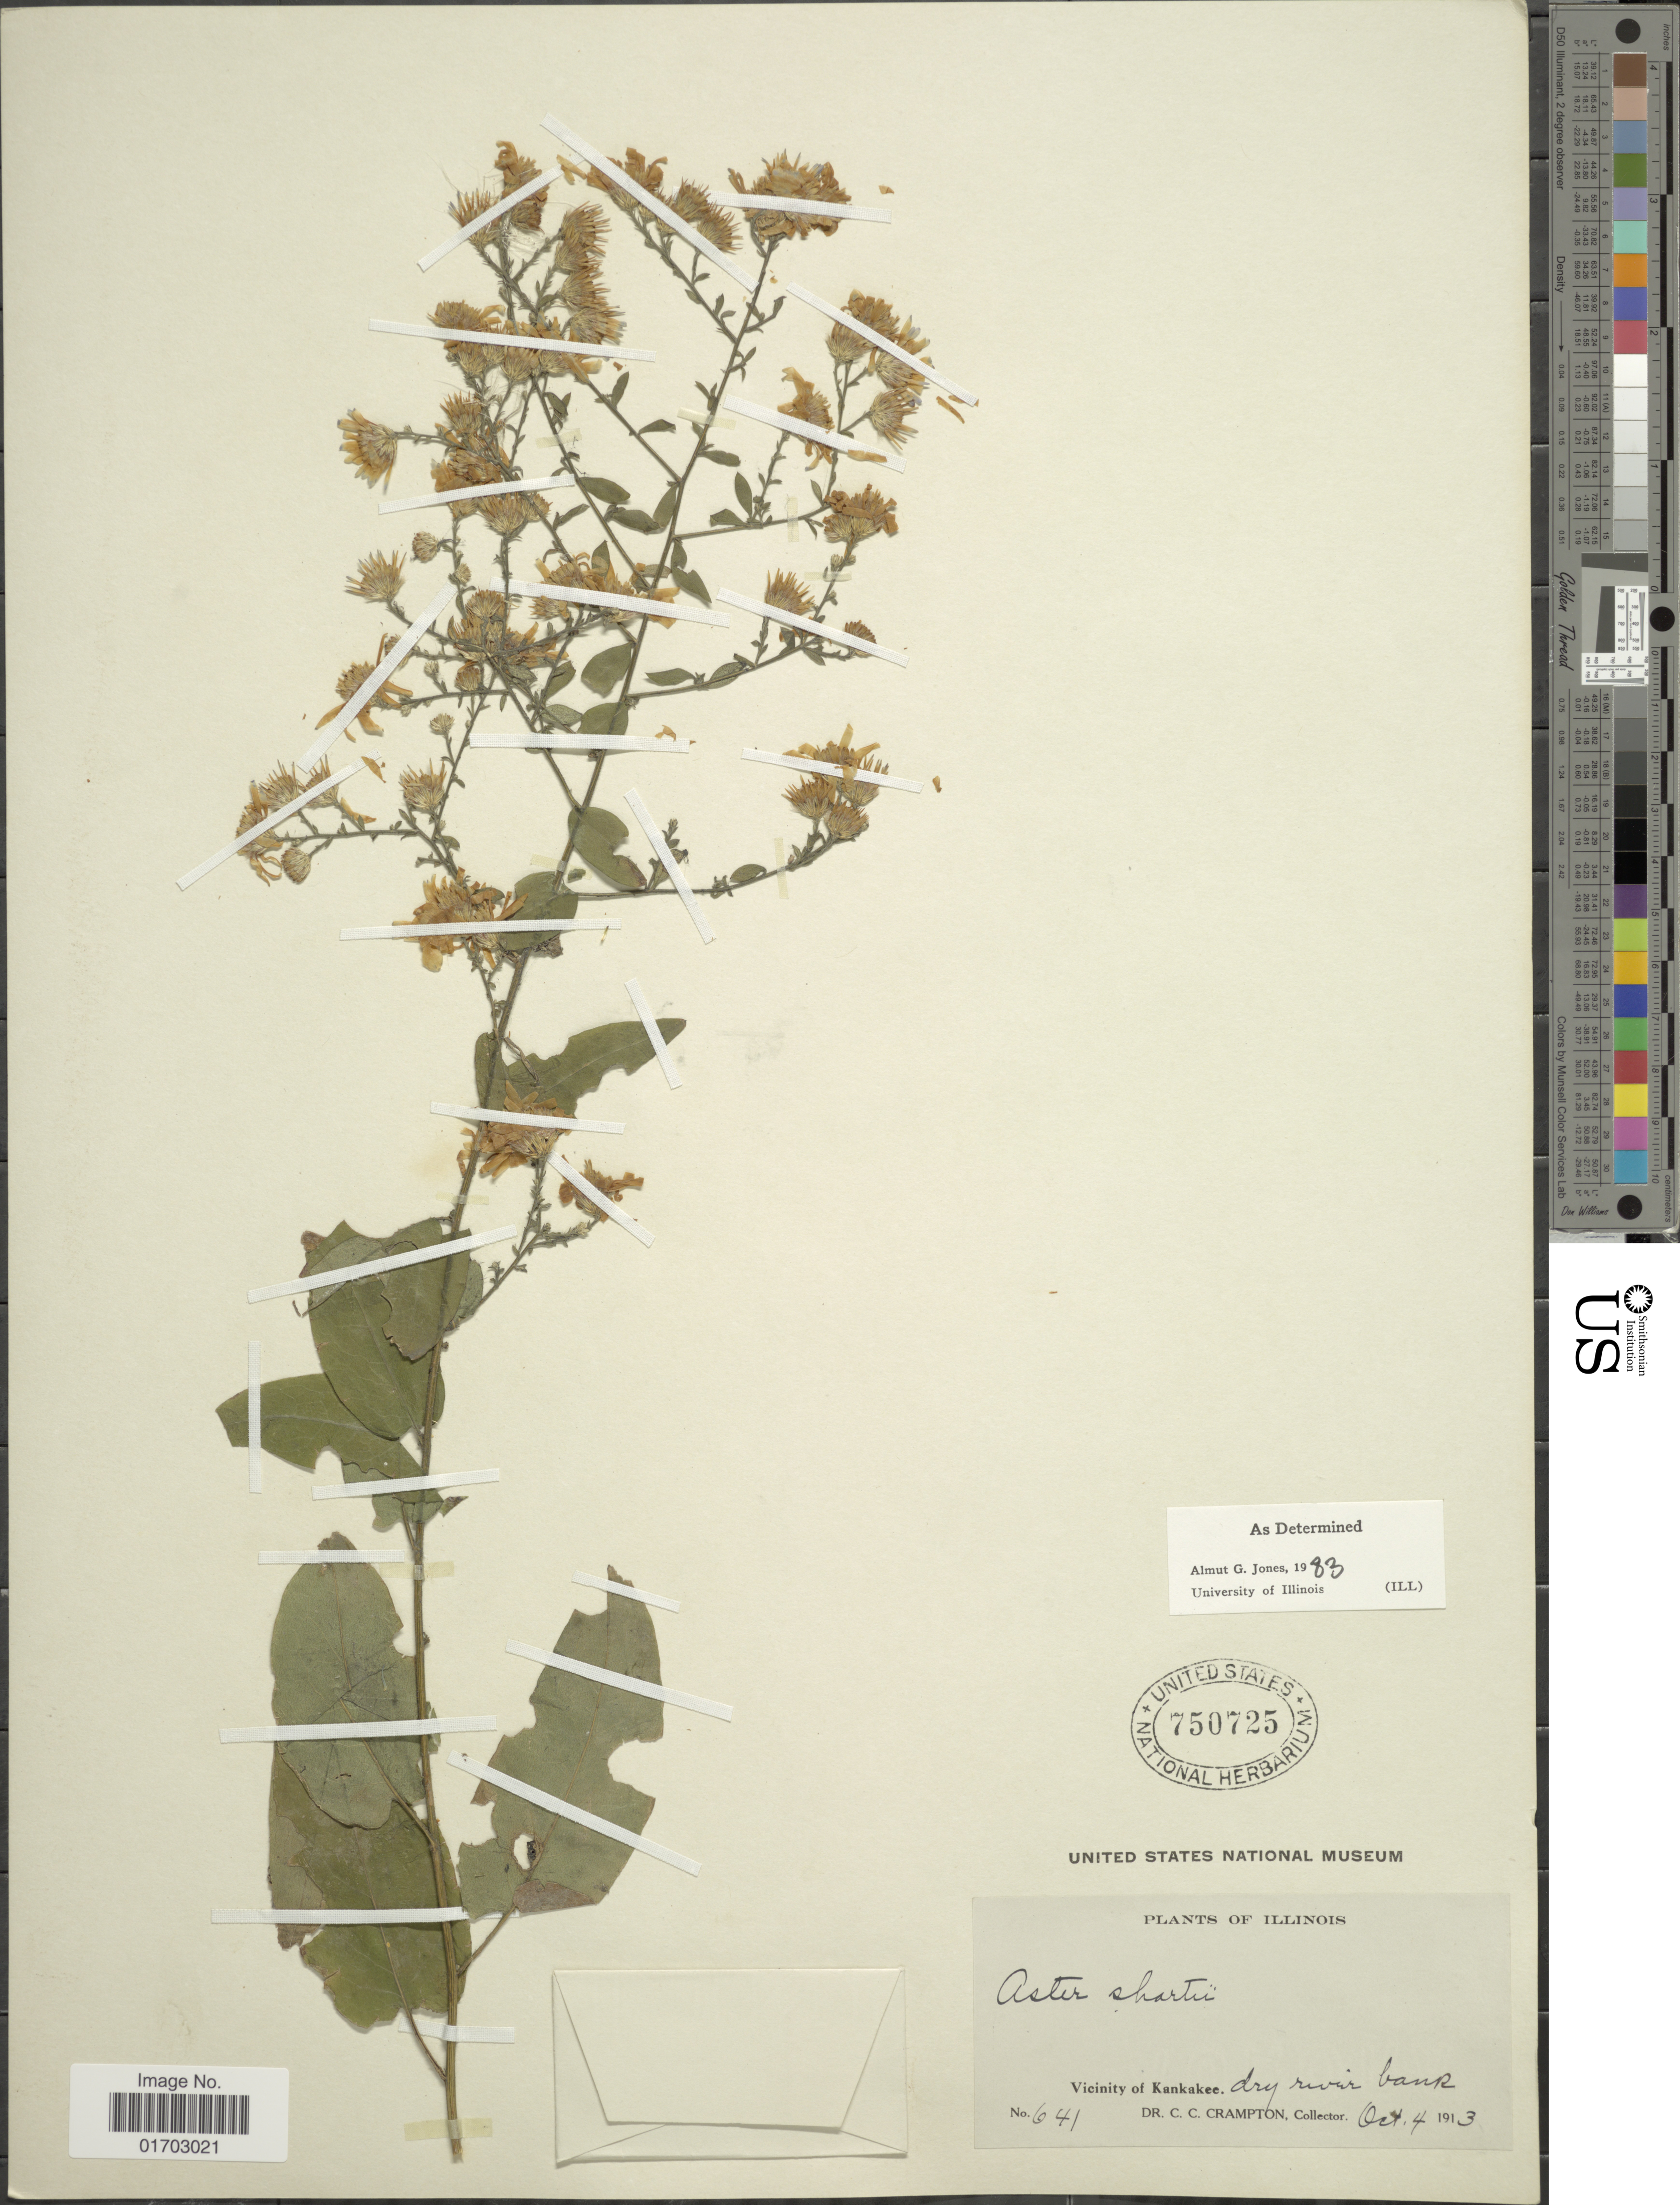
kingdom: Plantae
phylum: Tracheophyta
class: Magnoliopsida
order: Asterales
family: Asteraceae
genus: Symphyotrichum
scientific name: Symphyotrichum shortii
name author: (Lindl.) G.L. Nesom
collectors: C. Crampton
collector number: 641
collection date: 1913-10-04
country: United States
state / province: Illinois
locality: Vicinity of Kankakee.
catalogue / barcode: US 750725